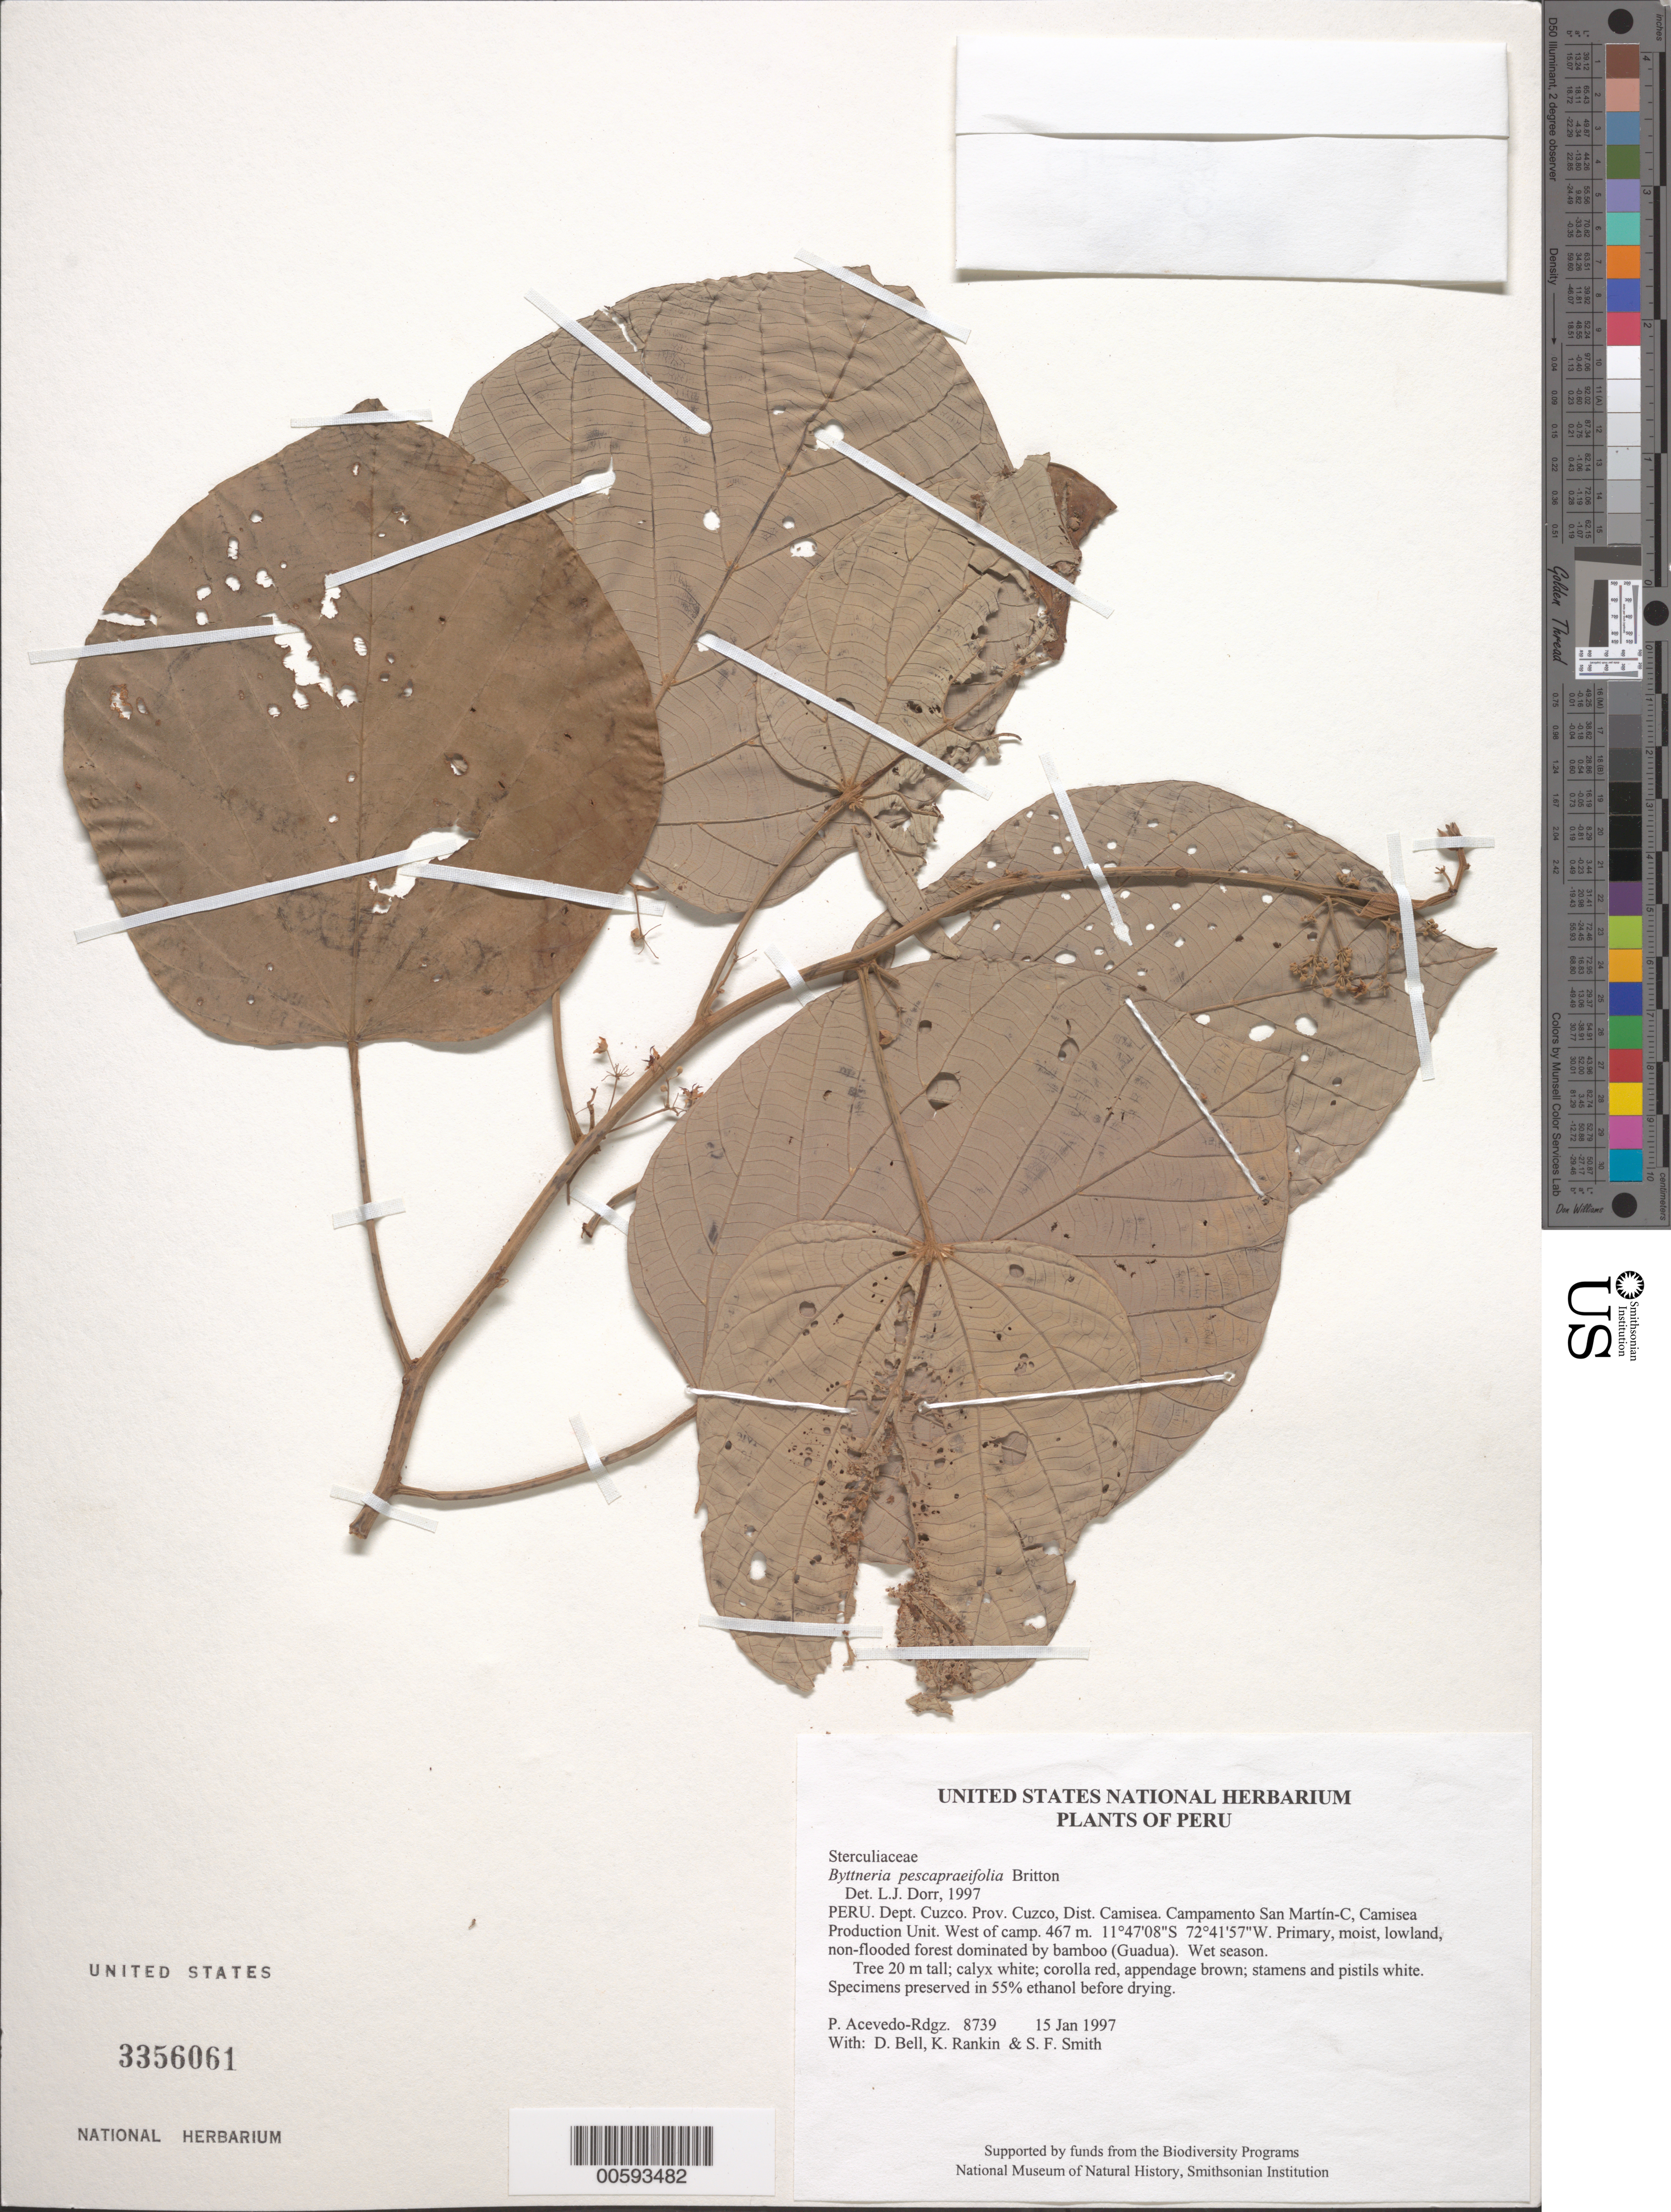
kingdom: Plantae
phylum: Tracheophyta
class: Magnoliopsida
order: Malvales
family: Malvaceae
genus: Byttneria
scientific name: Byttneria pescapriifolia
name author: Britton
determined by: Dorr, L. J., (BOT), Smithsonian Institution - National Museum of Natural History (UNITED STATES)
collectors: P. Acevedo-Rodr., D. A. Bell, K. B. Rankin & S.F. Smith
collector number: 8739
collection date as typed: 15 Jan 1997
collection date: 1997-01-15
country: Peru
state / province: Cusco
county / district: Cusco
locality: Districto Camisea, Campamento San Martín-C, Camisea Production Unit. West of camp.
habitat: Primary, moist, lowland, non-flooded forest dominated by bamboo (Guadua). Wet season.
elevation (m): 467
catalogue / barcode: US 3356061